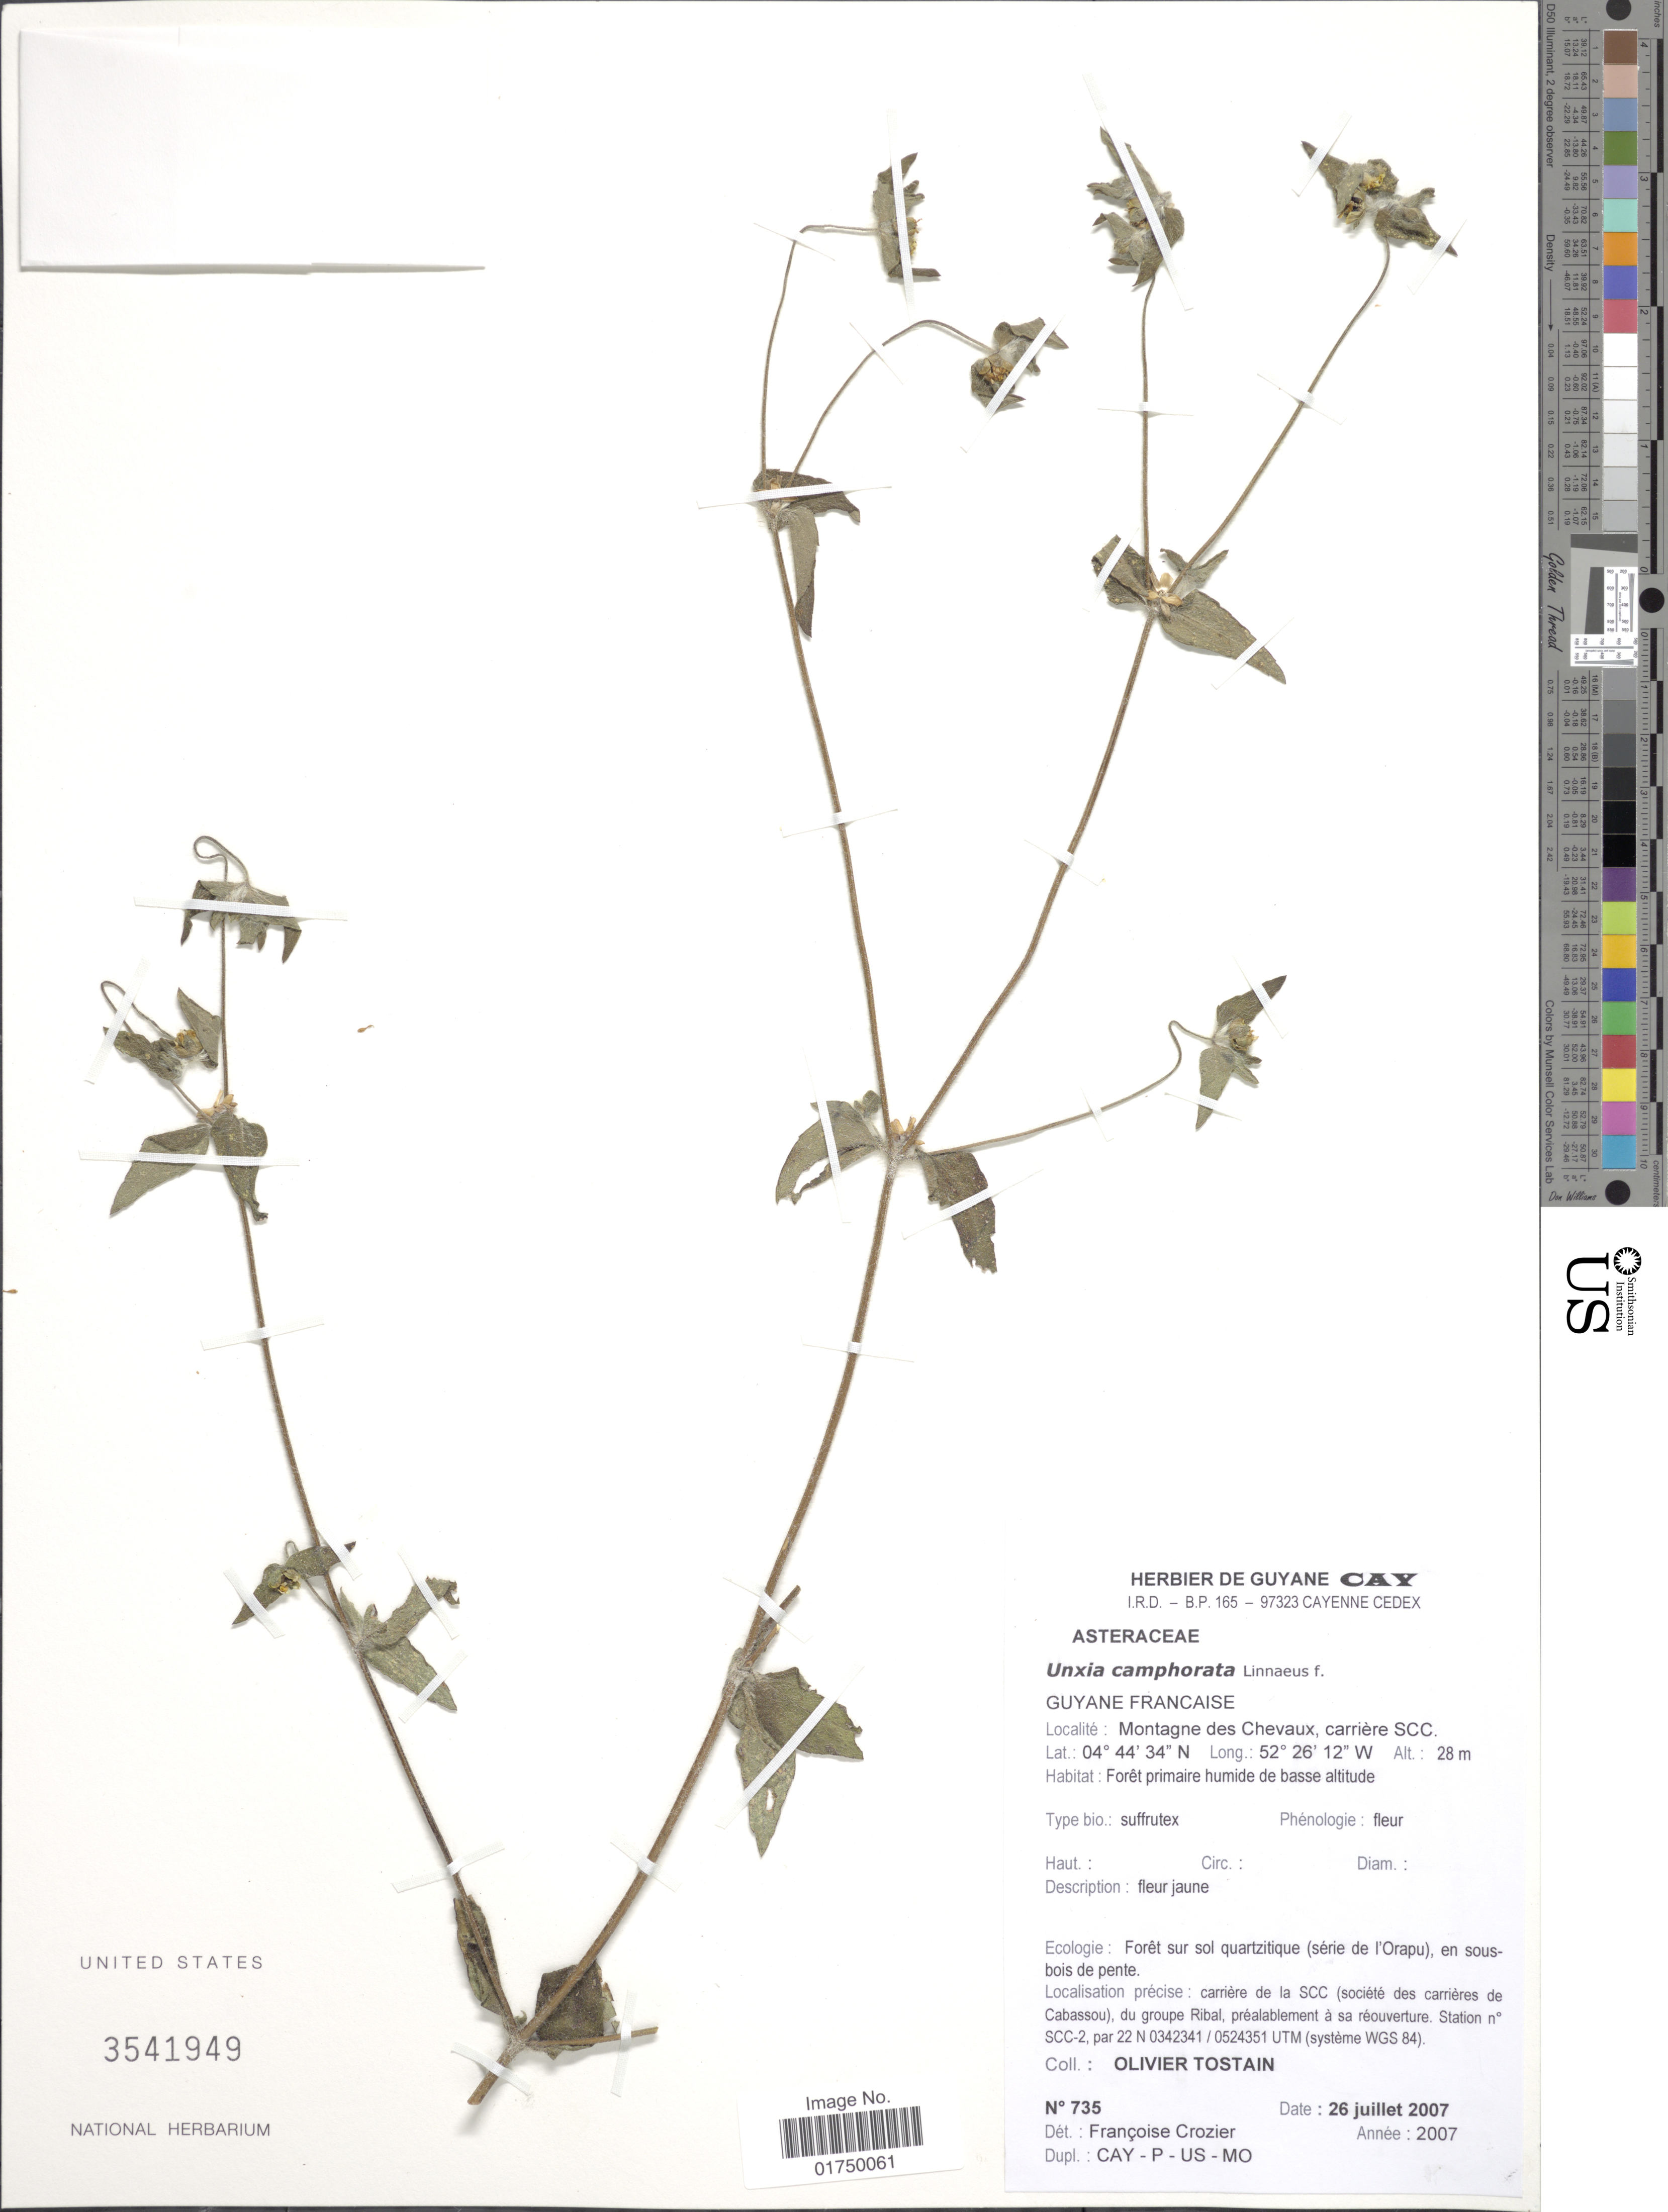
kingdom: Plantae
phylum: Tracheophyta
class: Magnoliopsida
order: Asterales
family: Asteraceae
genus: Unxia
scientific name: Unxia camphorata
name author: L. f.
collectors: O. Tostain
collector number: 735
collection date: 2007-07-26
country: French Guiana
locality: Guyane Francaise. Montagne des Chevaux, carrière SCC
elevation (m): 28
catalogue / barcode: US 3541949